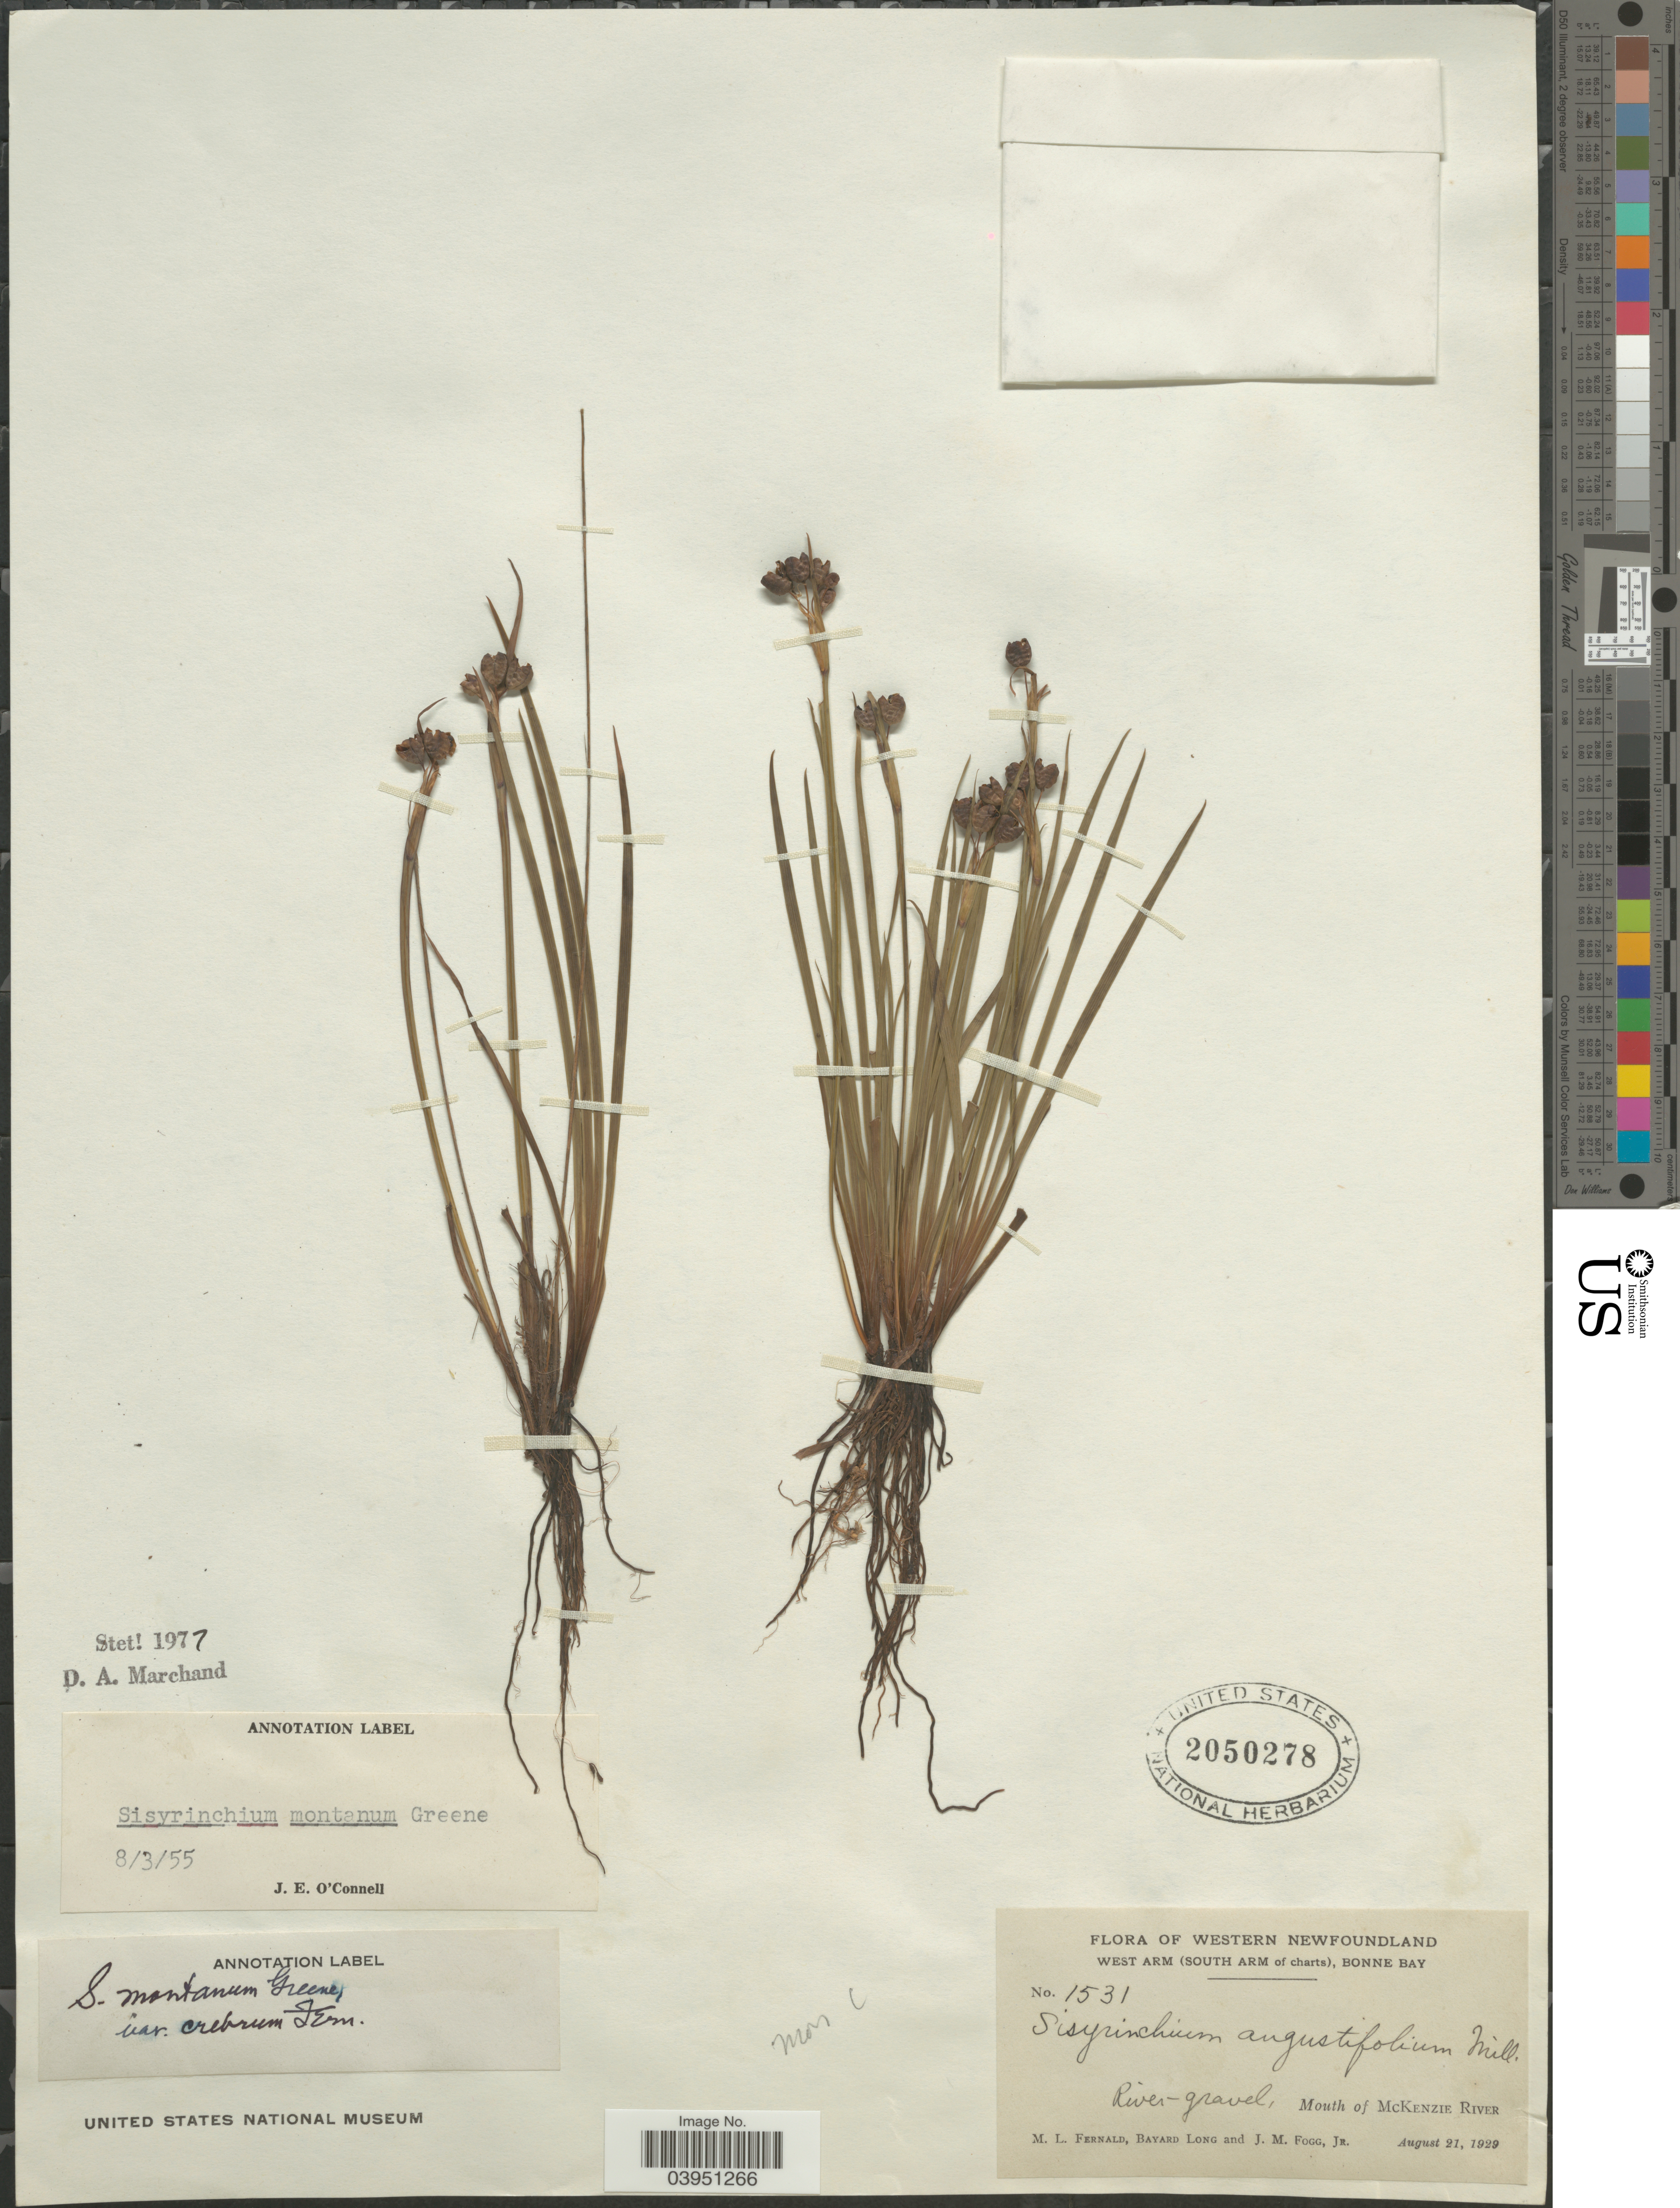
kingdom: Plantae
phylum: Tracheophyta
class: Liliopsida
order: Asparagales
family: Iridaceae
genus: Sisyrinchium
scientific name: Sisyrinchium montanum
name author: Greene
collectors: M. L. Fernald, B. Long & J. Fogg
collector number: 1531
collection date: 1929-08-21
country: Canada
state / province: Newfoundland and Labrador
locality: Western Newfoundland. West Arm (South Arm of charts), Bonne Bay. River-gravel, Mouth of McKenzie River.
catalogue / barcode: US 2050278